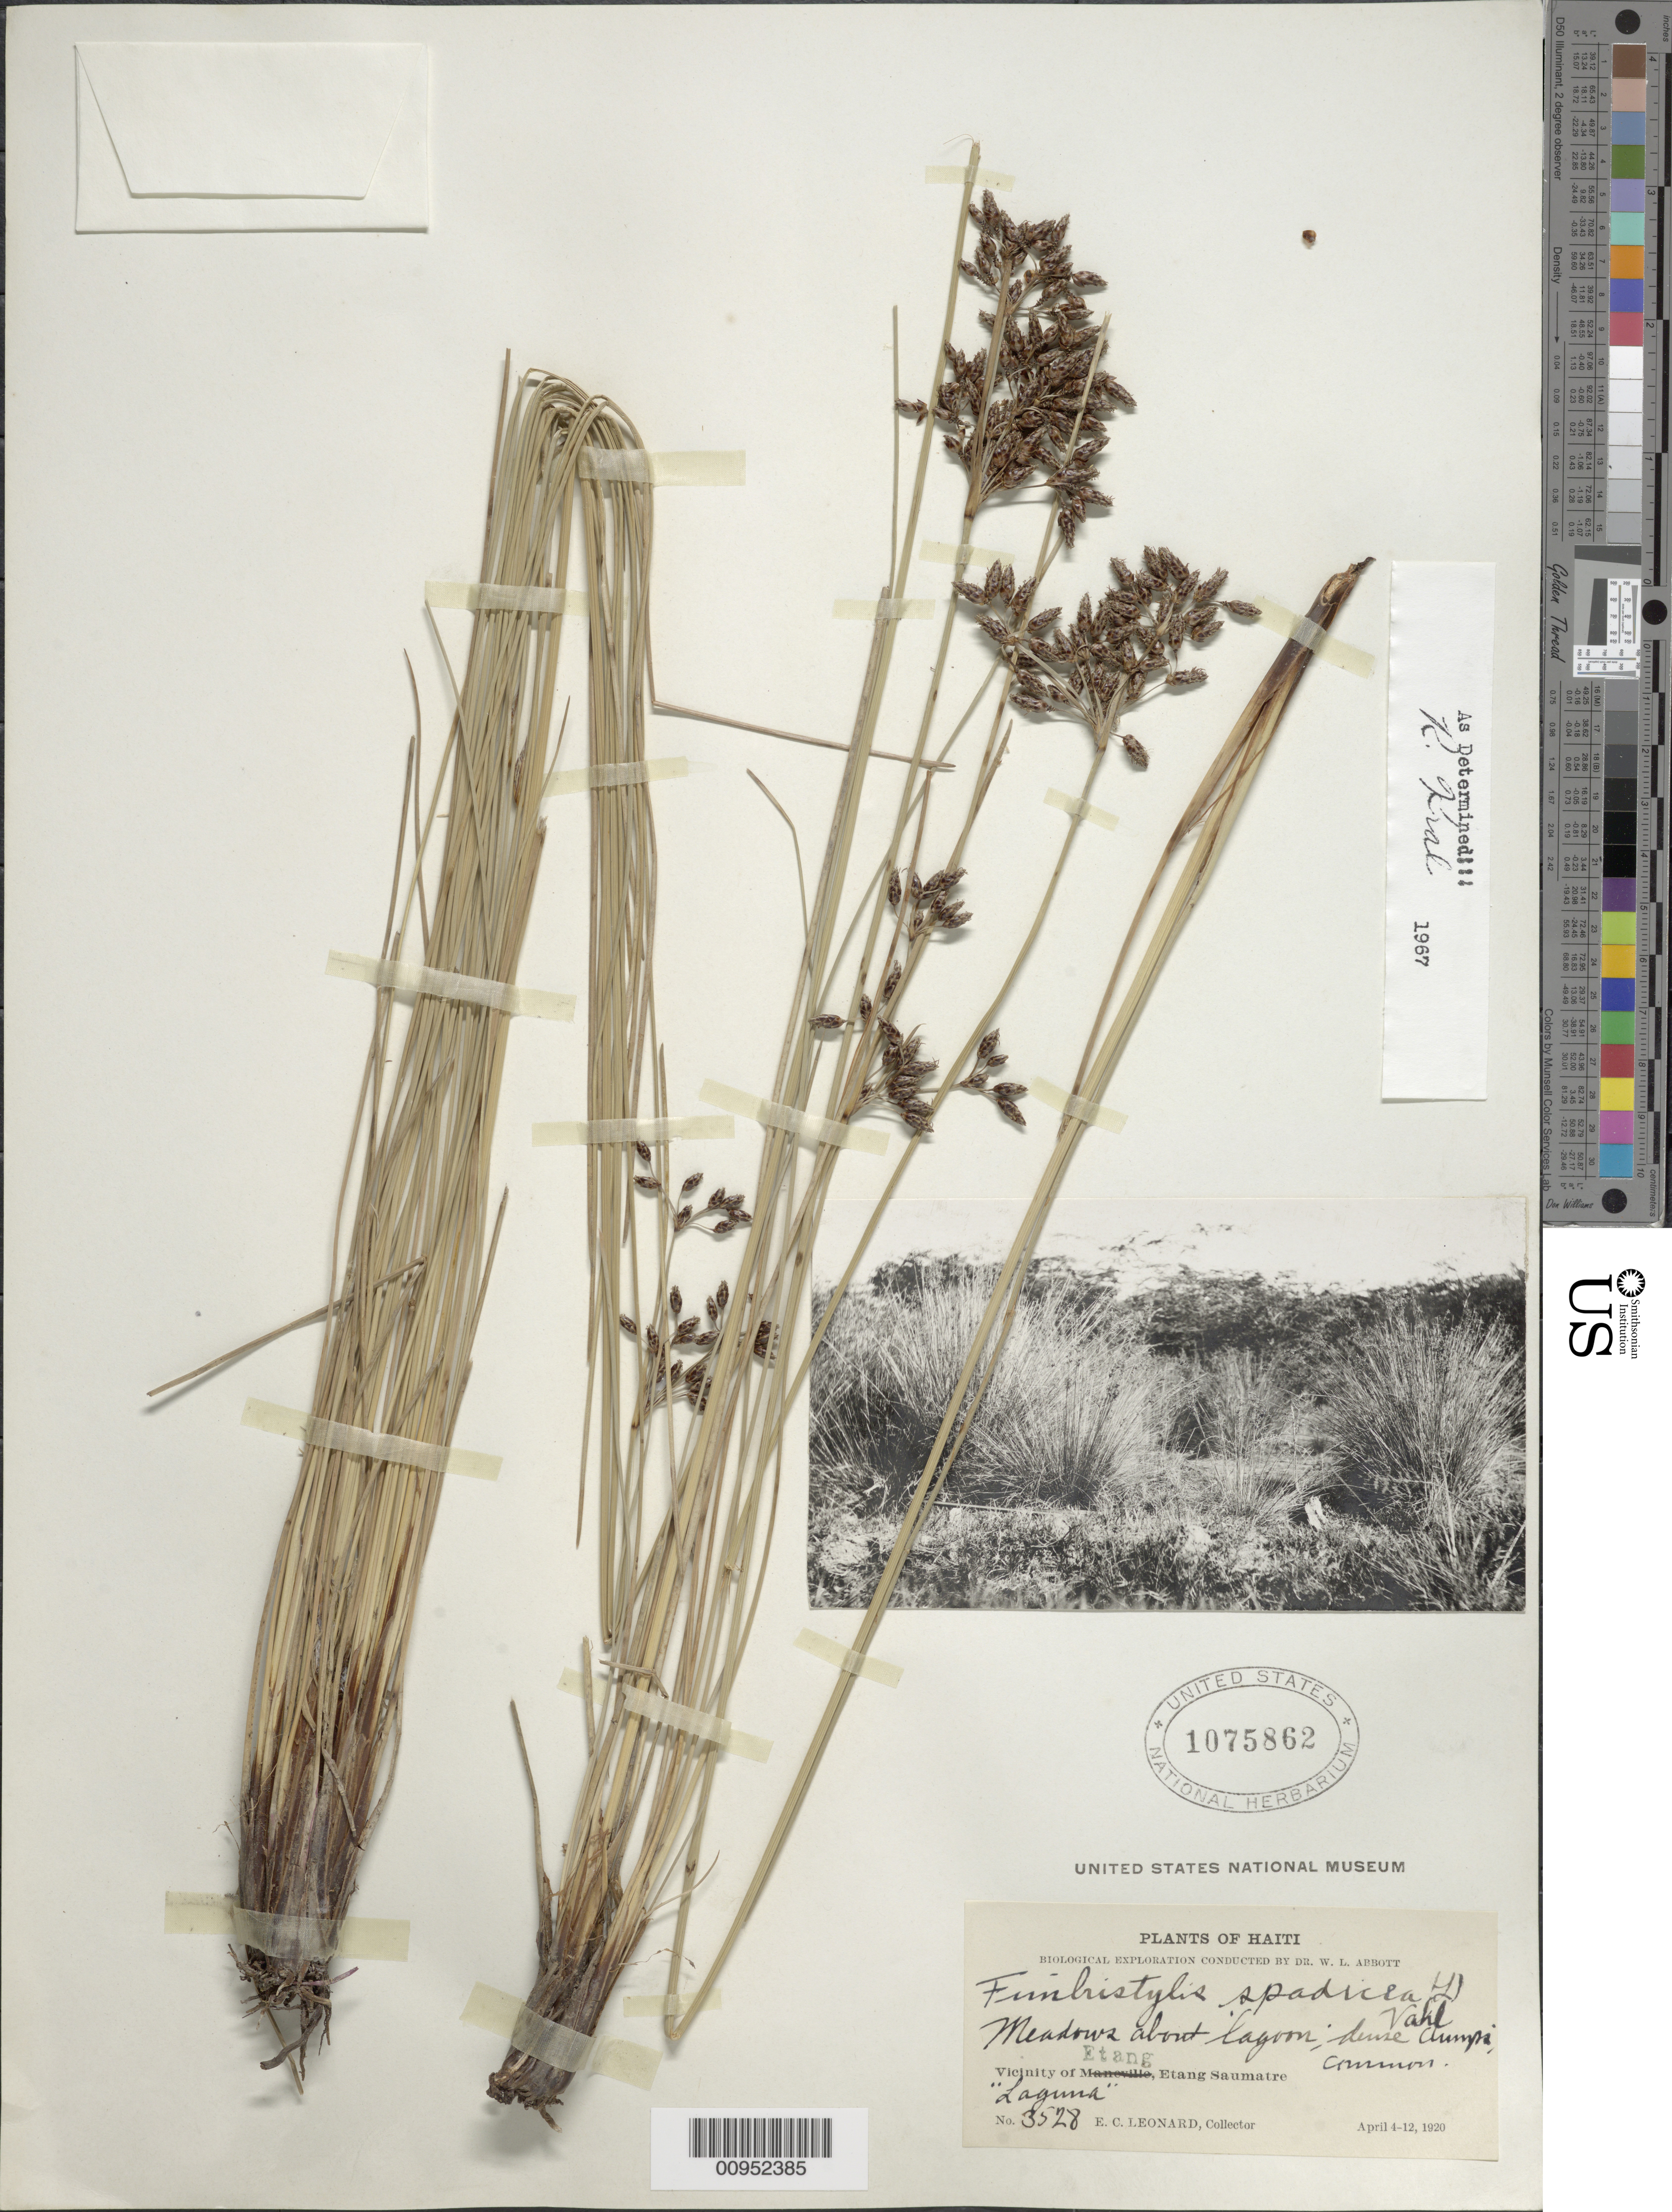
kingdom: Plantae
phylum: Tracheophyta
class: Liliopsida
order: Poales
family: Cyperaceae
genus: Fimbristylis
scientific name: Fimbristylis spadicea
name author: (L.) Vahl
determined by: Kral, Robert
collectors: E. C. Leonard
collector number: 3528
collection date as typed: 04 Apr 1920 to 12 Apr 1920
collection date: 1920-04-04/1920-04-12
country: Haiti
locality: meadows about lagoon, vicinity of Etang, "Laguna", Etang Saumatre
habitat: Meadows about lagoon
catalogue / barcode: US 1075862